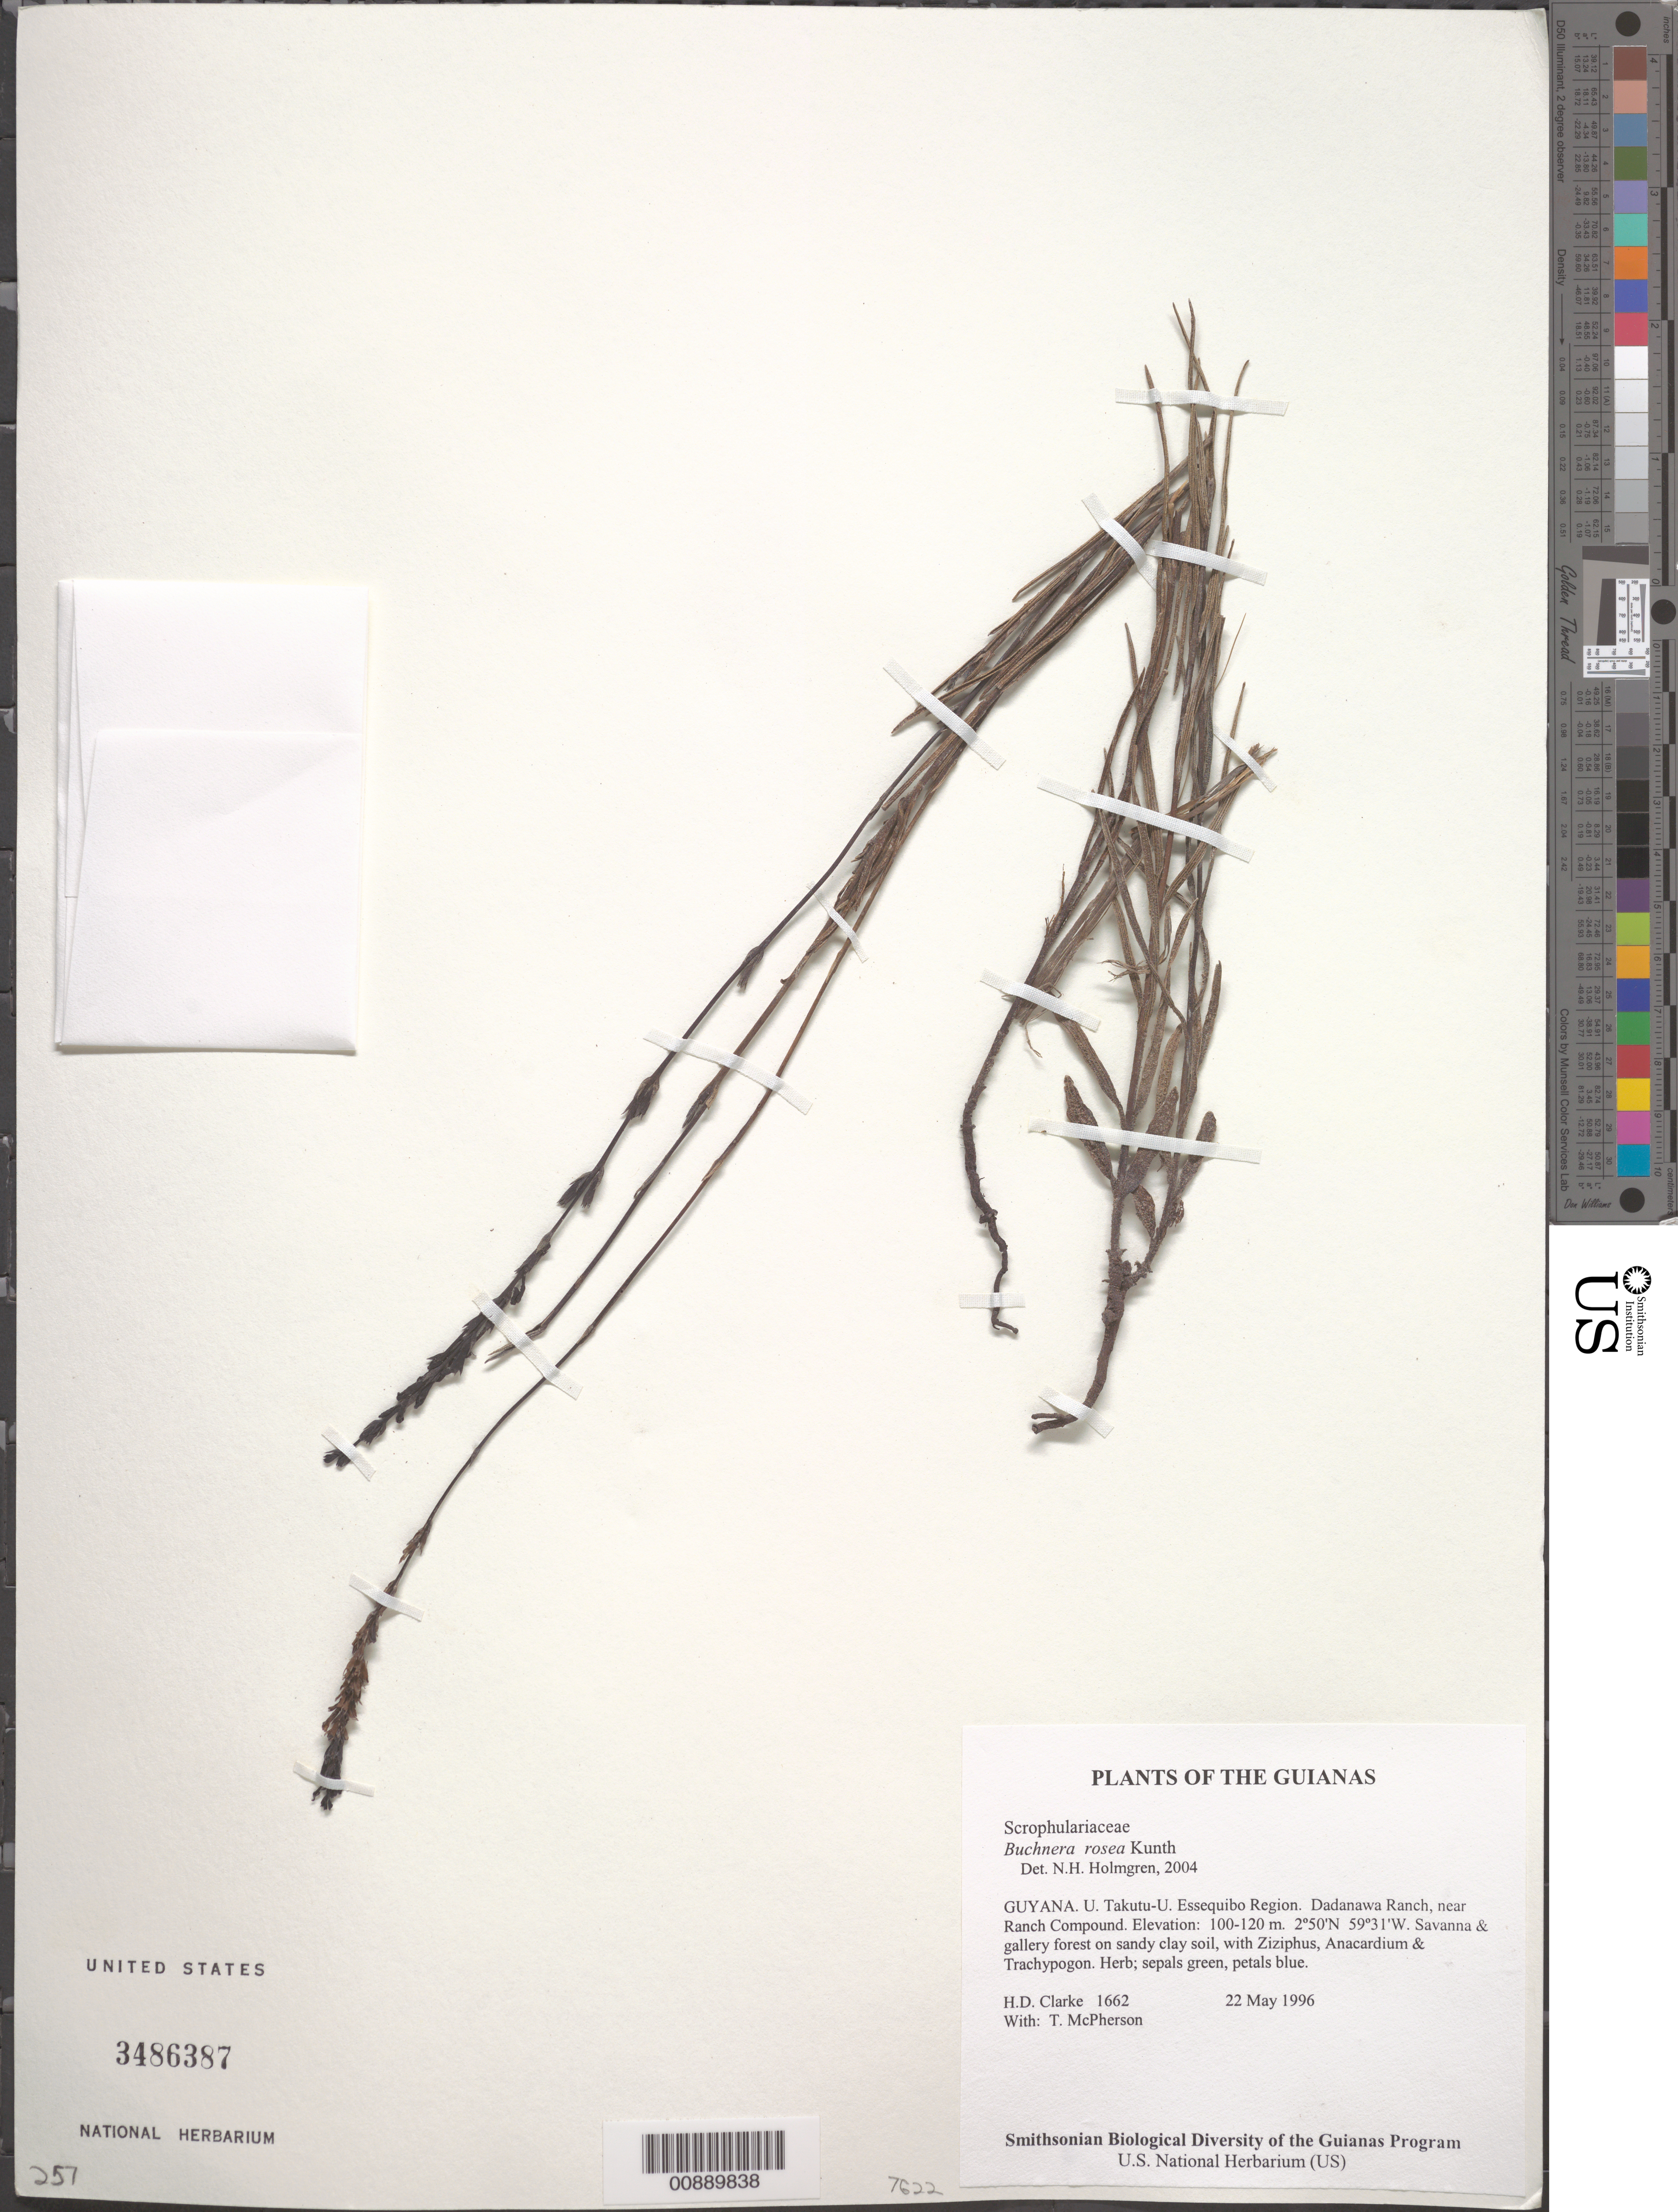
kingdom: Plantae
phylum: Tracheophyta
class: Magnoliopsida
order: Lamiales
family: Orobanchaceae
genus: Buchnera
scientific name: Buchnera rosea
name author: Kunth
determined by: Holmgren, N. H., (NY), New York Botanical Garden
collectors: H. D. Clarke & T. McPherson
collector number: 1662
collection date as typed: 22 May 1996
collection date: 1996-05-22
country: Guyana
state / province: U. Takutu-U. Essequibo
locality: Dadanawa Ranch, near Ranch Compound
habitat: Savanna & gallery forest on sandy clay soil, with Ziziphus, Anacardium & Trachypogon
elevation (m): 100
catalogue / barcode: US 3486387